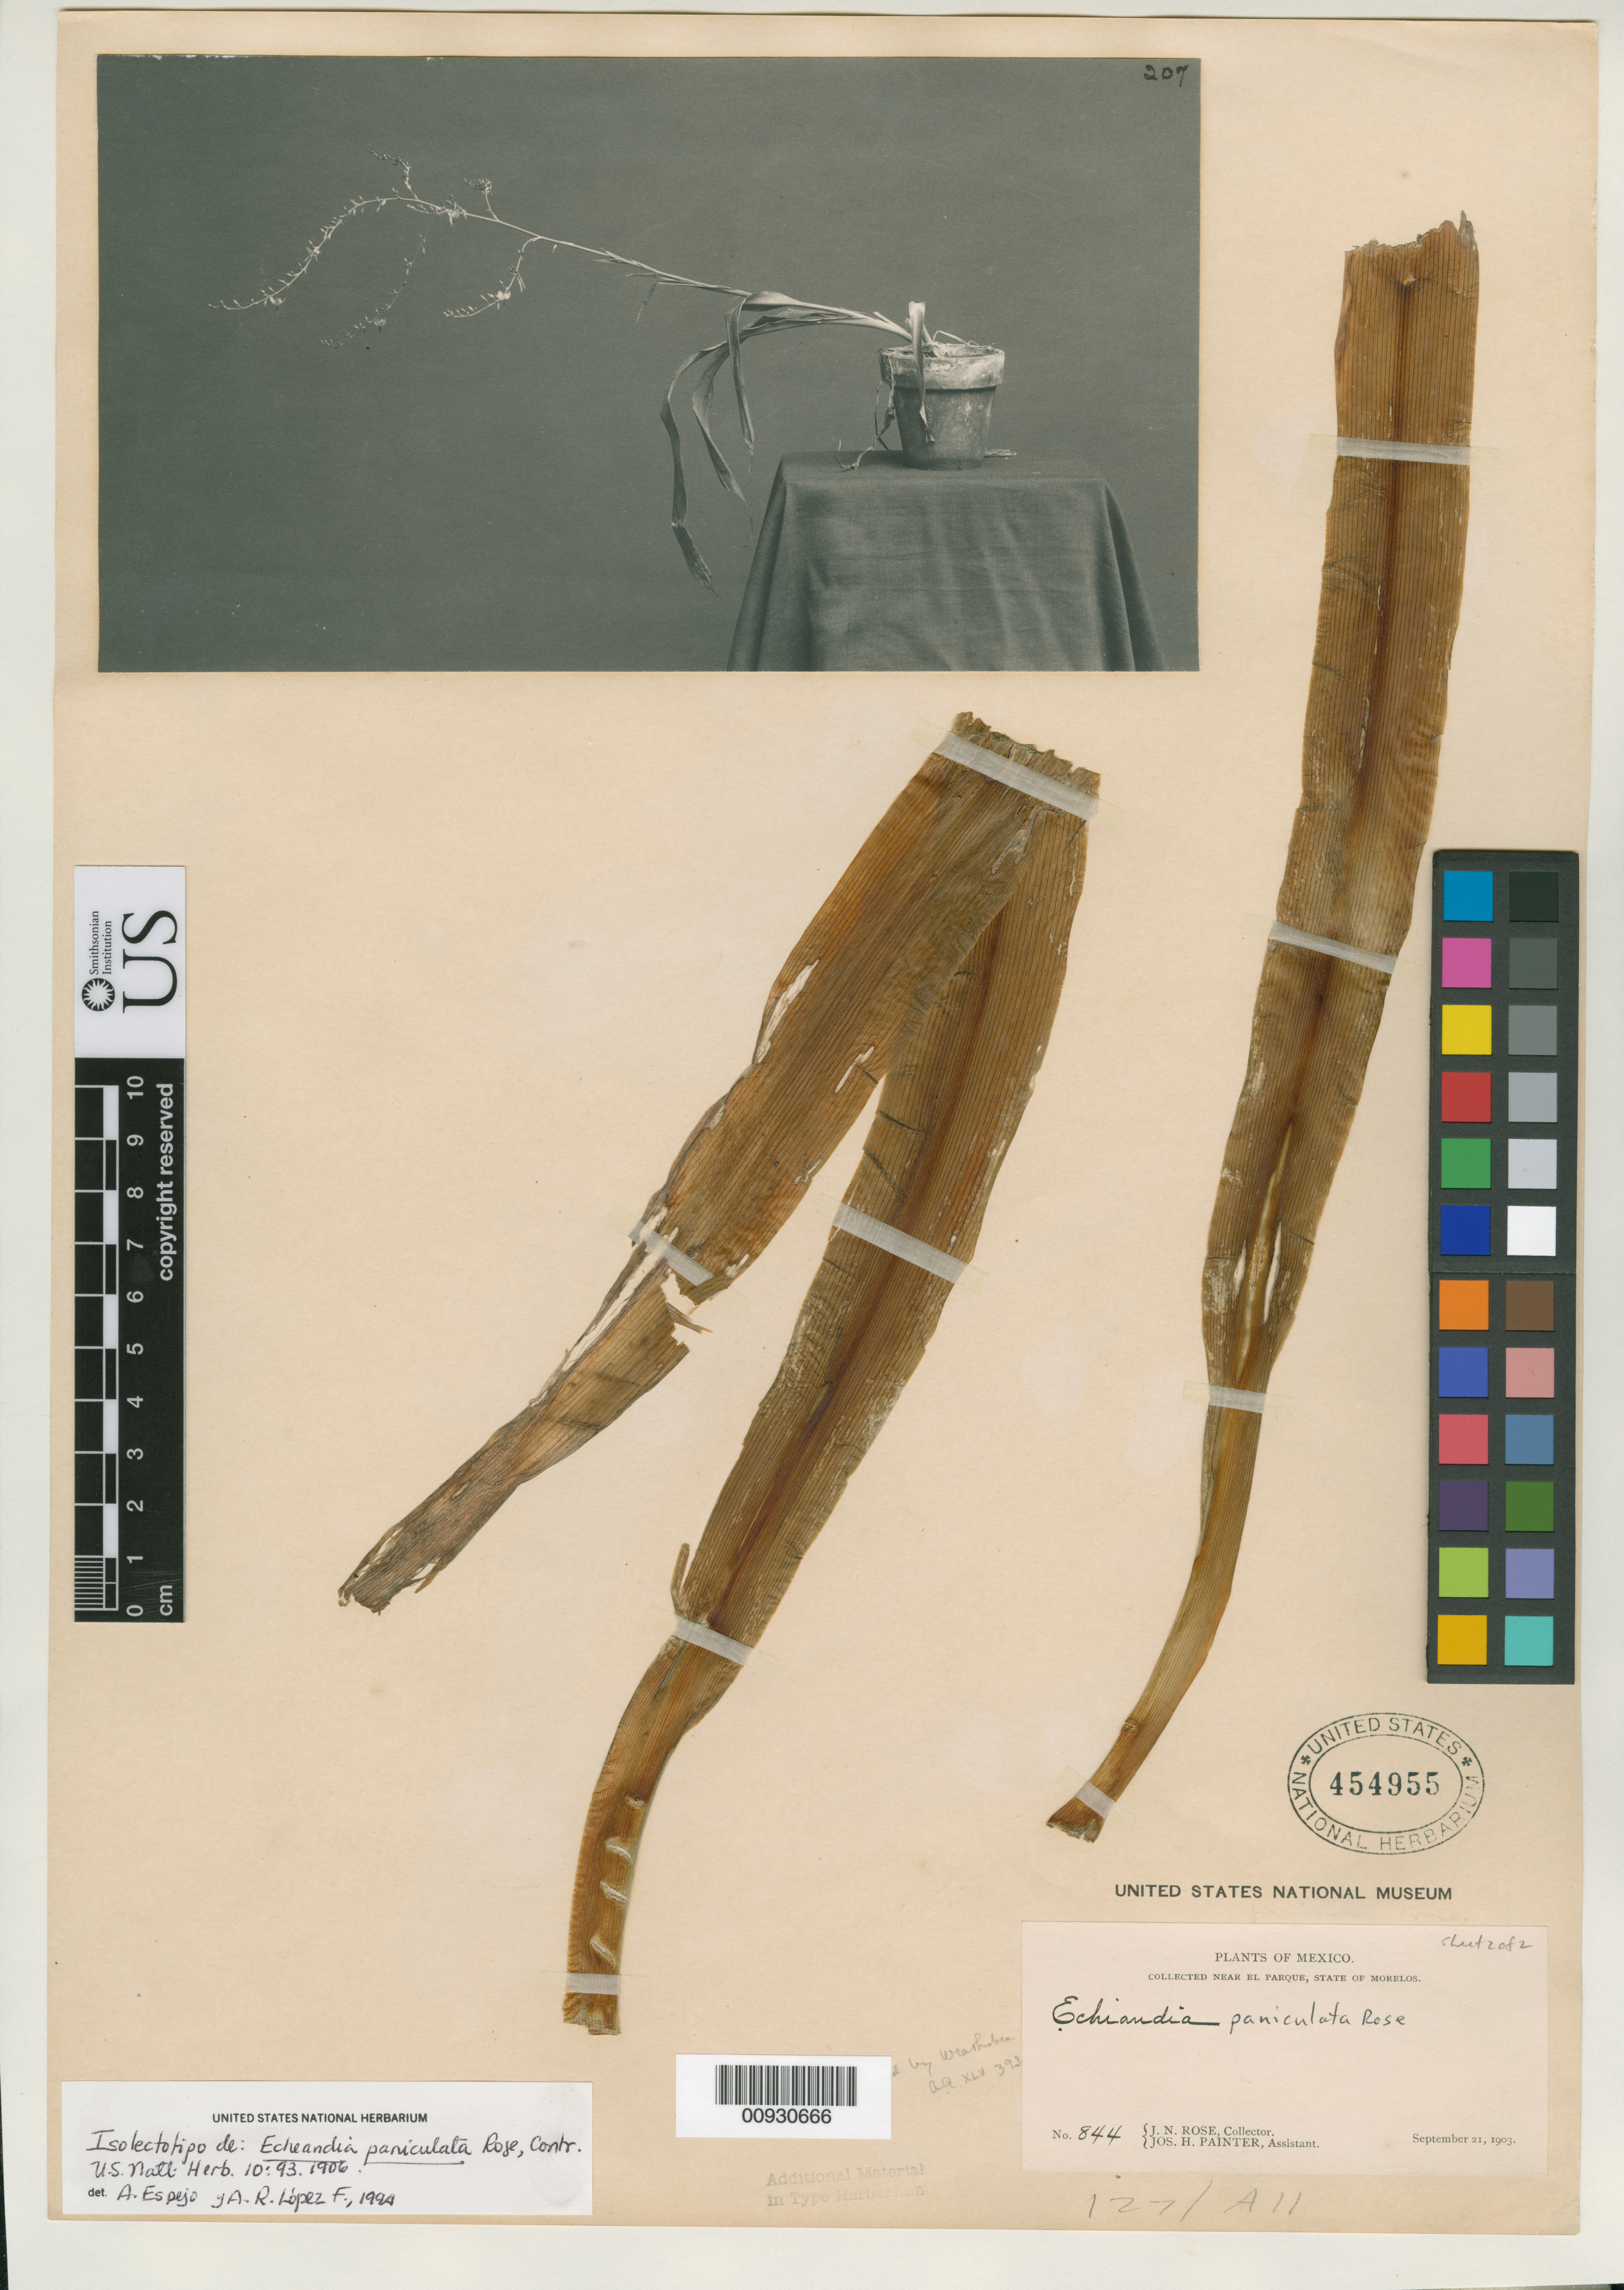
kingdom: Plantae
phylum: Tracheophyta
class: Liliopsida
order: Asparagales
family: Asparagaceae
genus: Echeandia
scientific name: Echeandia paniculata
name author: Rose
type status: Isolectotype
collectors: J. N. Rose & J. H. Painter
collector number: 844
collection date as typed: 21 Sep 1903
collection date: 1903-09-21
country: Mexico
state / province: Morelos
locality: Near El Parque, state of Morelos. [Protologue, "on bluff at Tepoxtlan, Morelos, September 2, 1903 (no. 844), and flowered in Washington, November, 1904."]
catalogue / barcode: US 454955